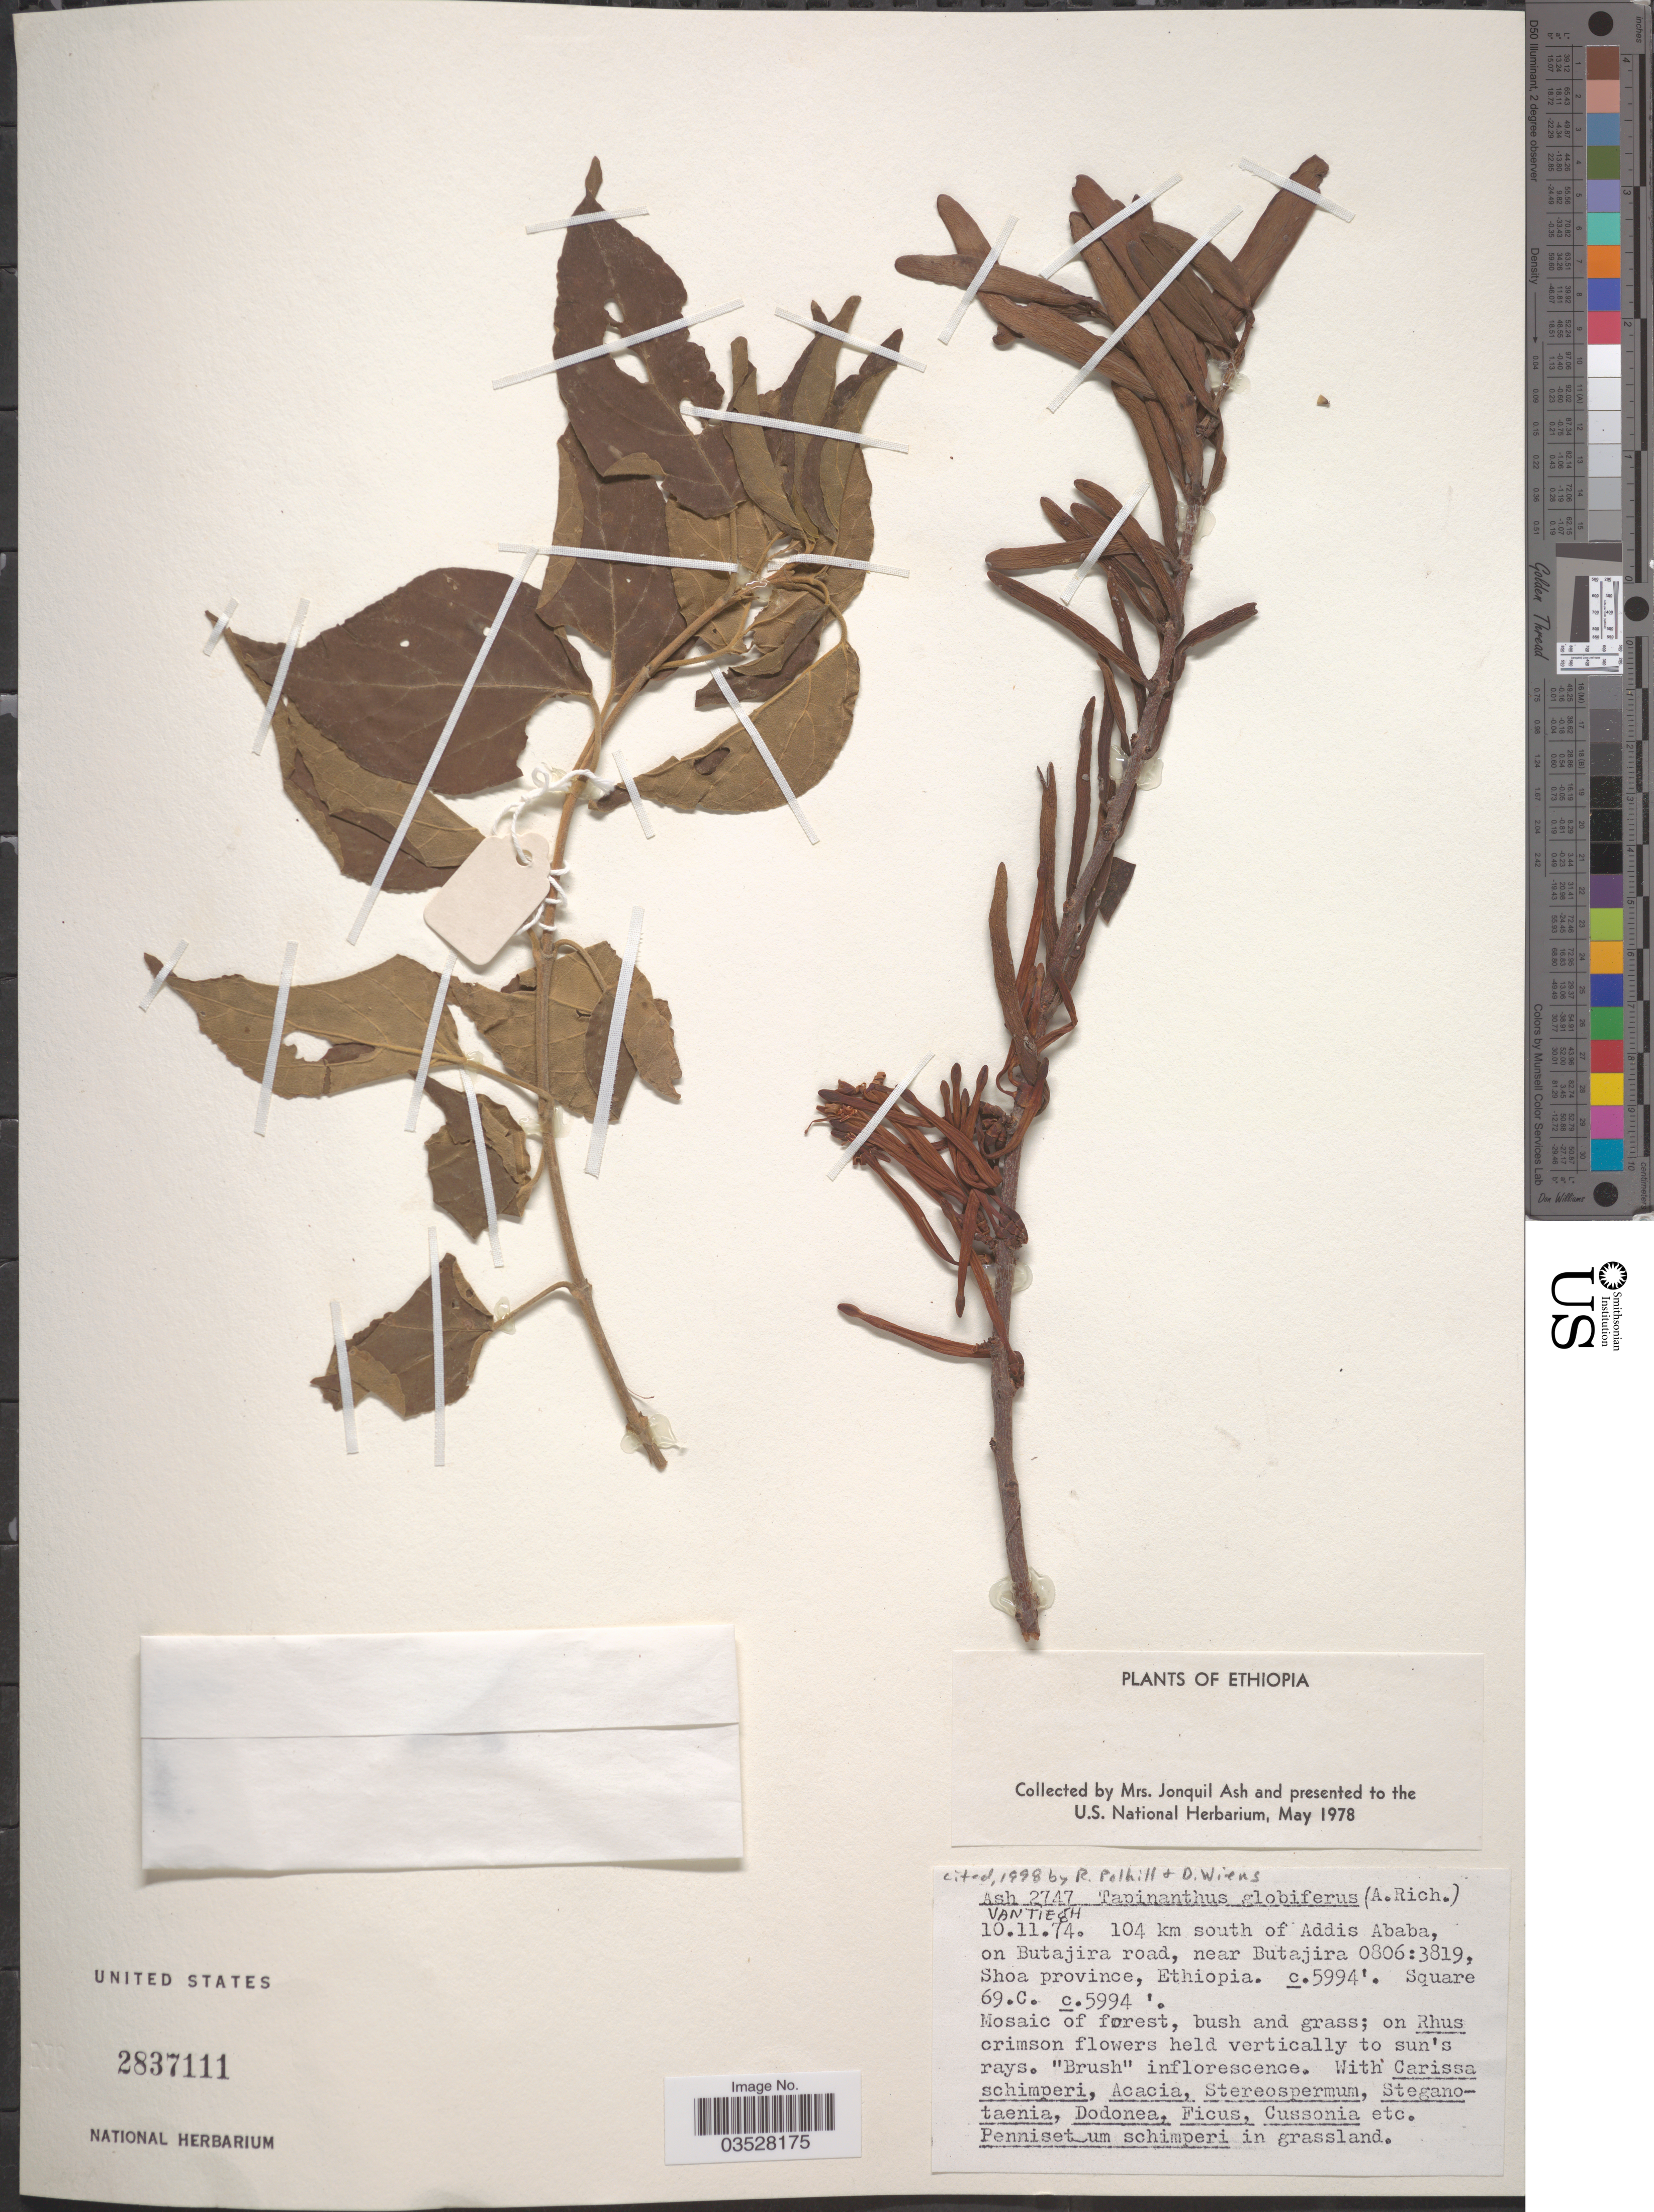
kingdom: Plantae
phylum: Tracheophyta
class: Magnoliopsida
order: Santalales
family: Loranthaceae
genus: Tapinanthus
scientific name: Tapinanthus globiferus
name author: (A. Rich.) Tiegh.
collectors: J. Ash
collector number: Ash2747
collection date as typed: Transcribed d/m/y: 10/11/74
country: Ethiopia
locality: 104 km south of Addis Ababa, on Butajira road, near Butajira 0806:3819, Shoa province.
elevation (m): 1827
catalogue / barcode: US 2837111